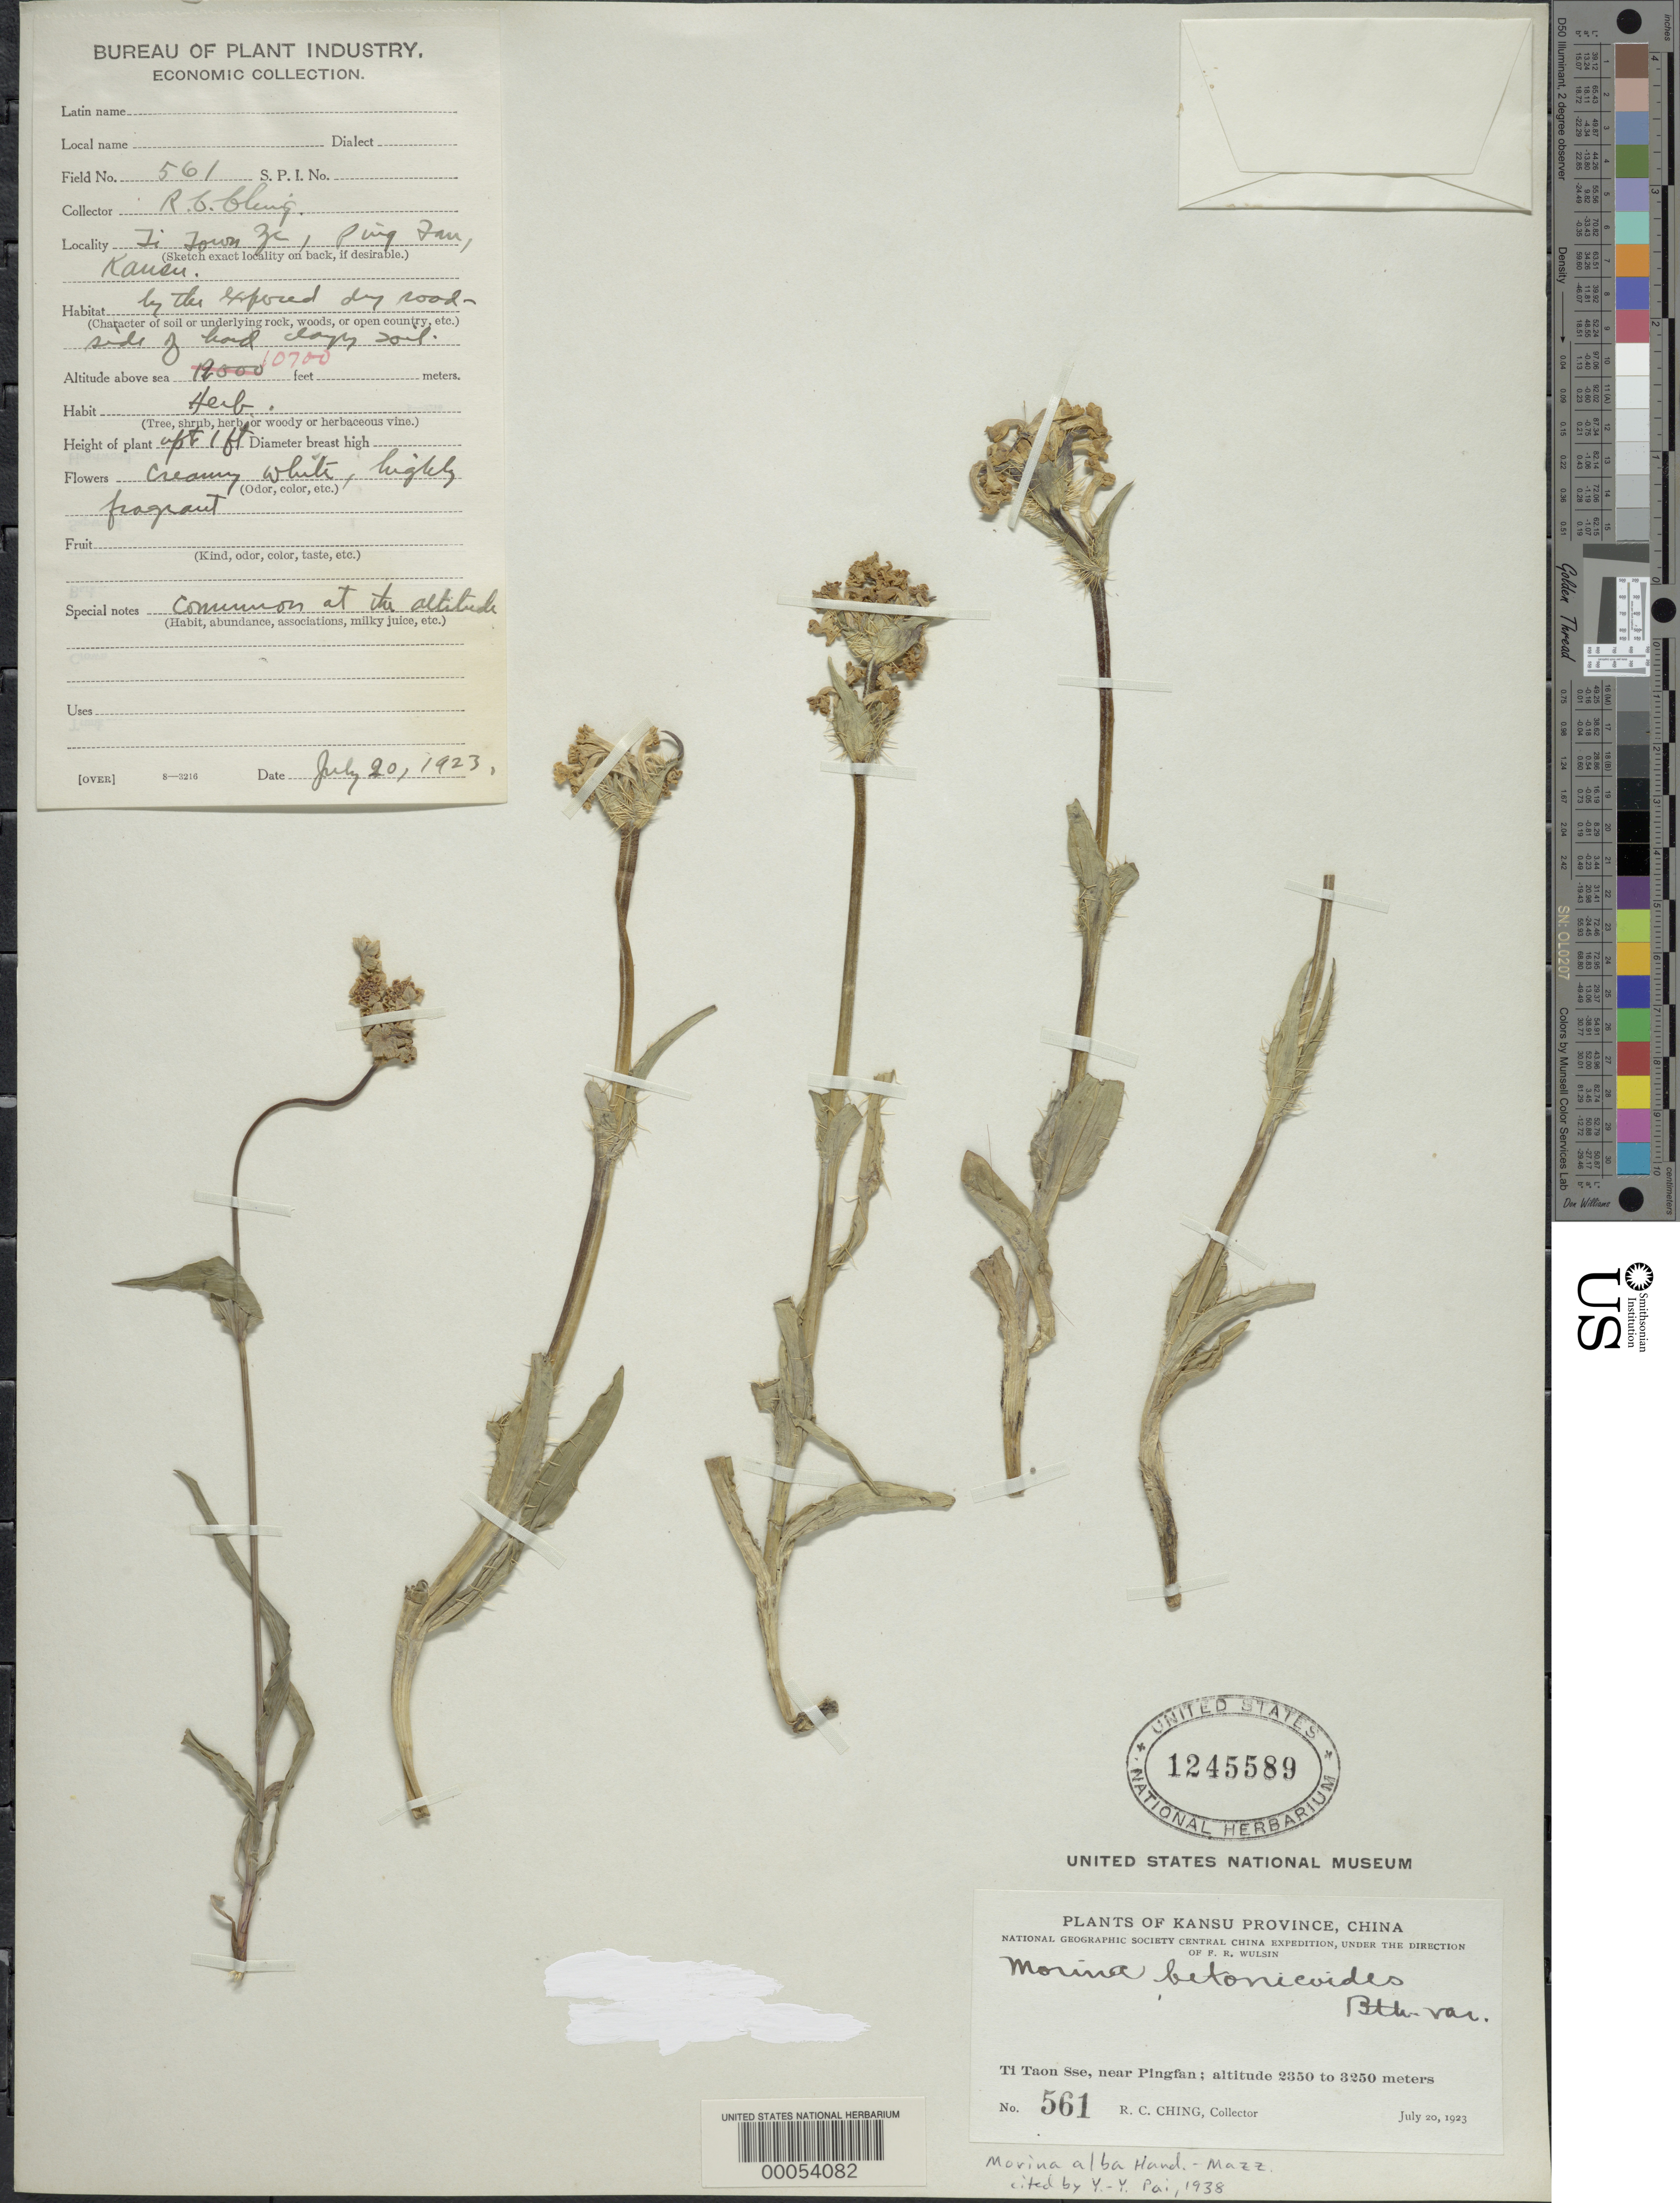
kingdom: Plantae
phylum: Tracheophyta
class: Magnoliopsida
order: Dipsacales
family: Caprifoliaceae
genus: Acanthocalyx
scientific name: Acanthocalyx alba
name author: (Hand.-Mazz.) M.J. Cannon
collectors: R. C. Ching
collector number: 561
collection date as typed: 20 Jul 1923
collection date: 1923-07-20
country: China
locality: Ti Taon Sse, near Pingfan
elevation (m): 2350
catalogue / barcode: US 1245589